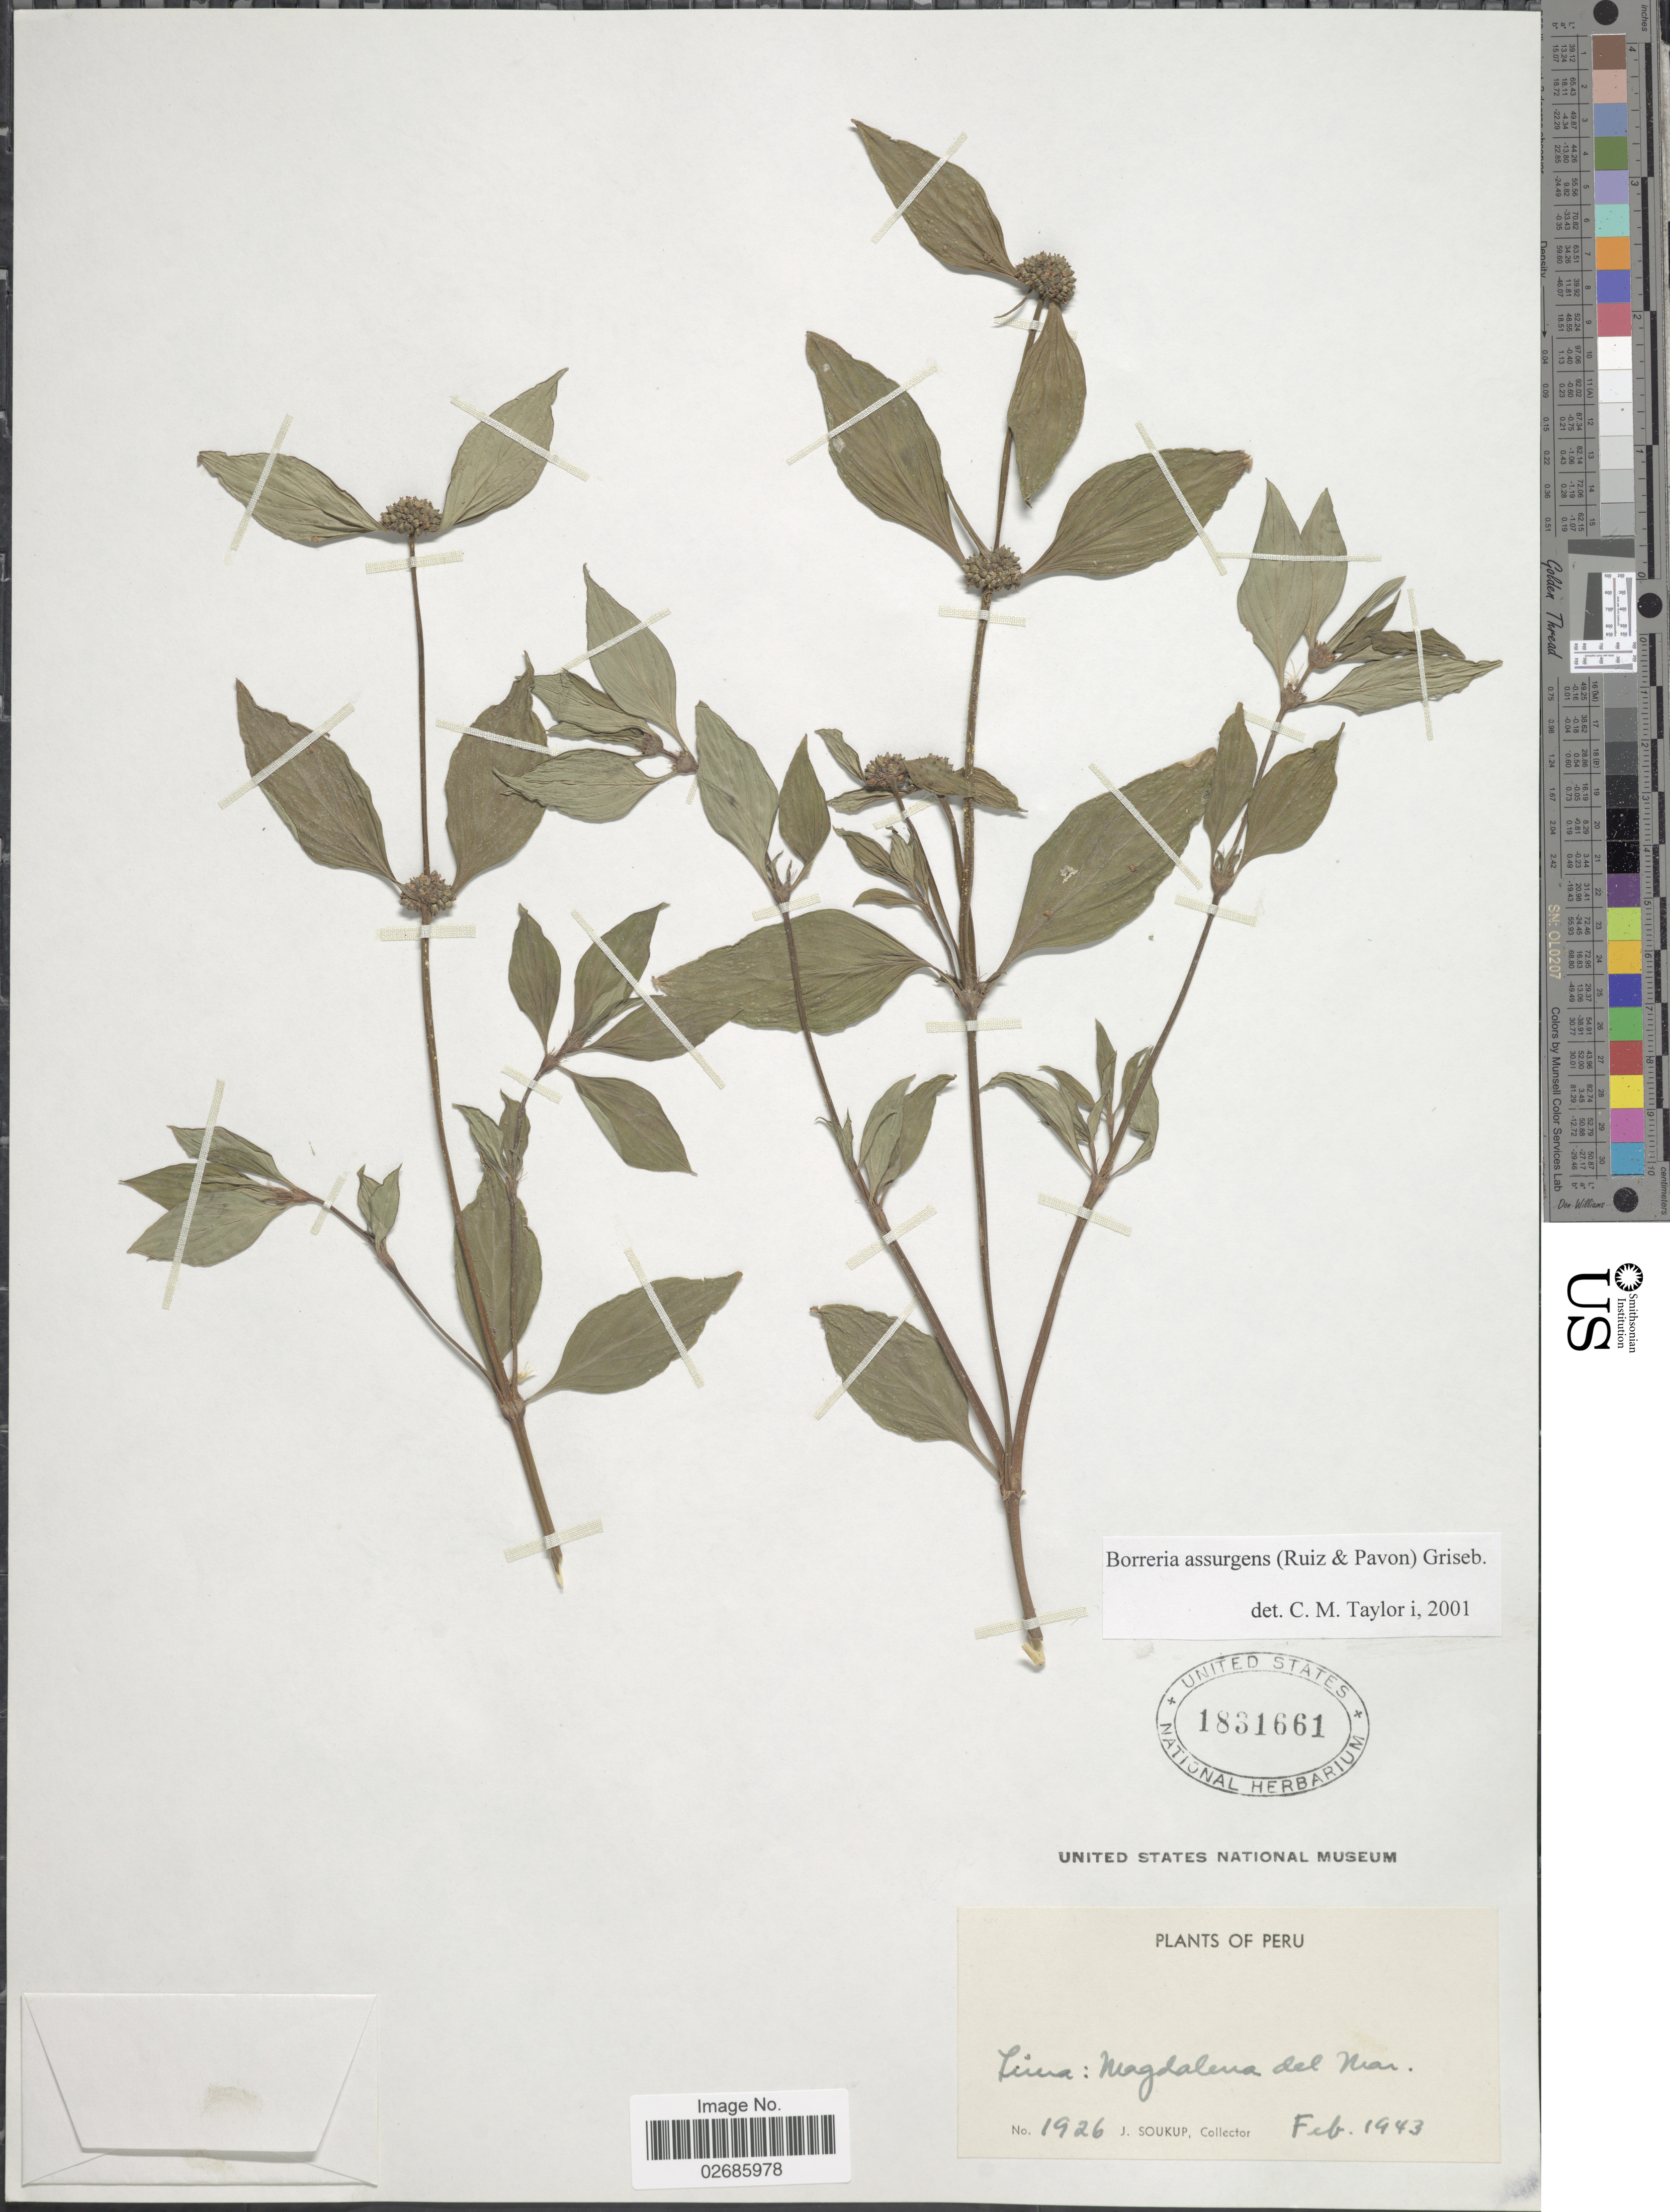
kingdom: Plantae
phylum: Tracheophyta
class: Magnoliopsida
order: Gentianales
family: Rubiaceae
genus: Borreria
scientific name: Borreria assurgens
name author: (Ruiz & Pav.) Griseb.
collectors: J. J. Soukup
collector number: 1926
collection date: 1943-02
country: Peru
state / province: Lima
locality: Magdalena del Mar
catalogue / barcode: US 1831661